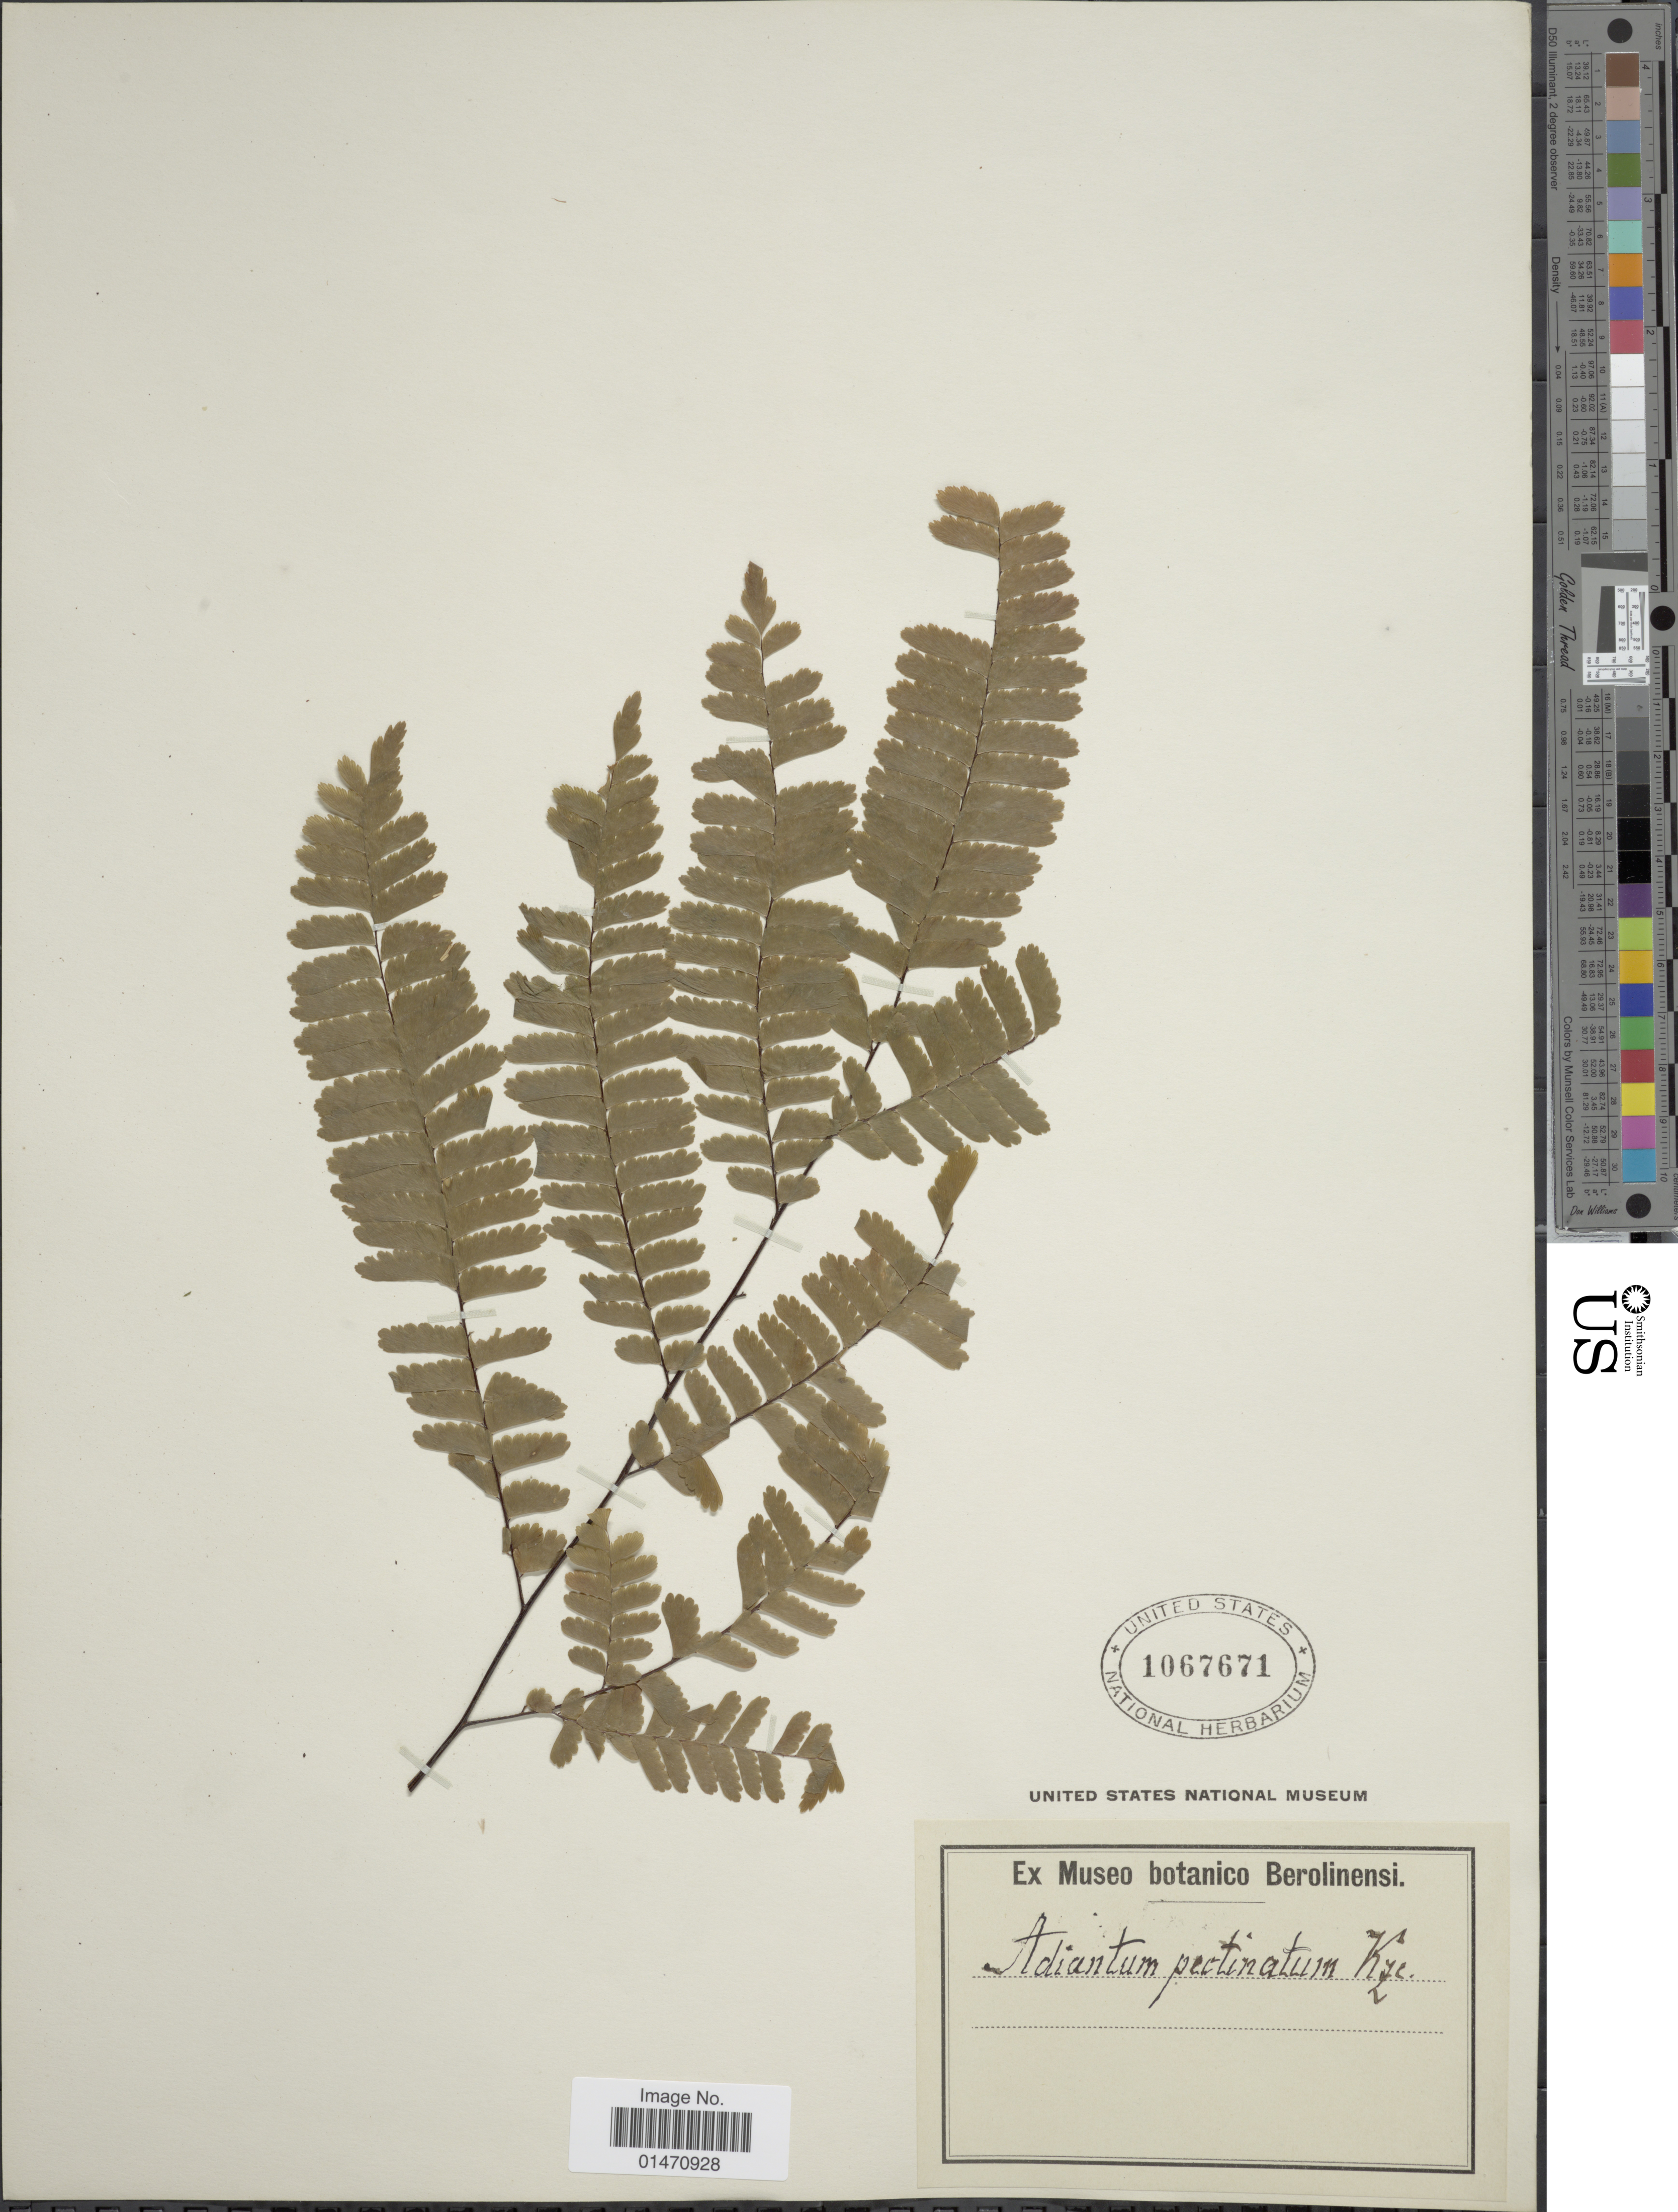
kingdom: Plantae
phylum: Tracheophyta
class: Polypodiopsida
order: Polypodiales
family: Pteridaceae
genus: Adiantum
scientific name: Adiantum pectinatum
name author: Kunze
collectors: ex Mus. Bot. Berolinensi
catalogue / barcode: US 1067671